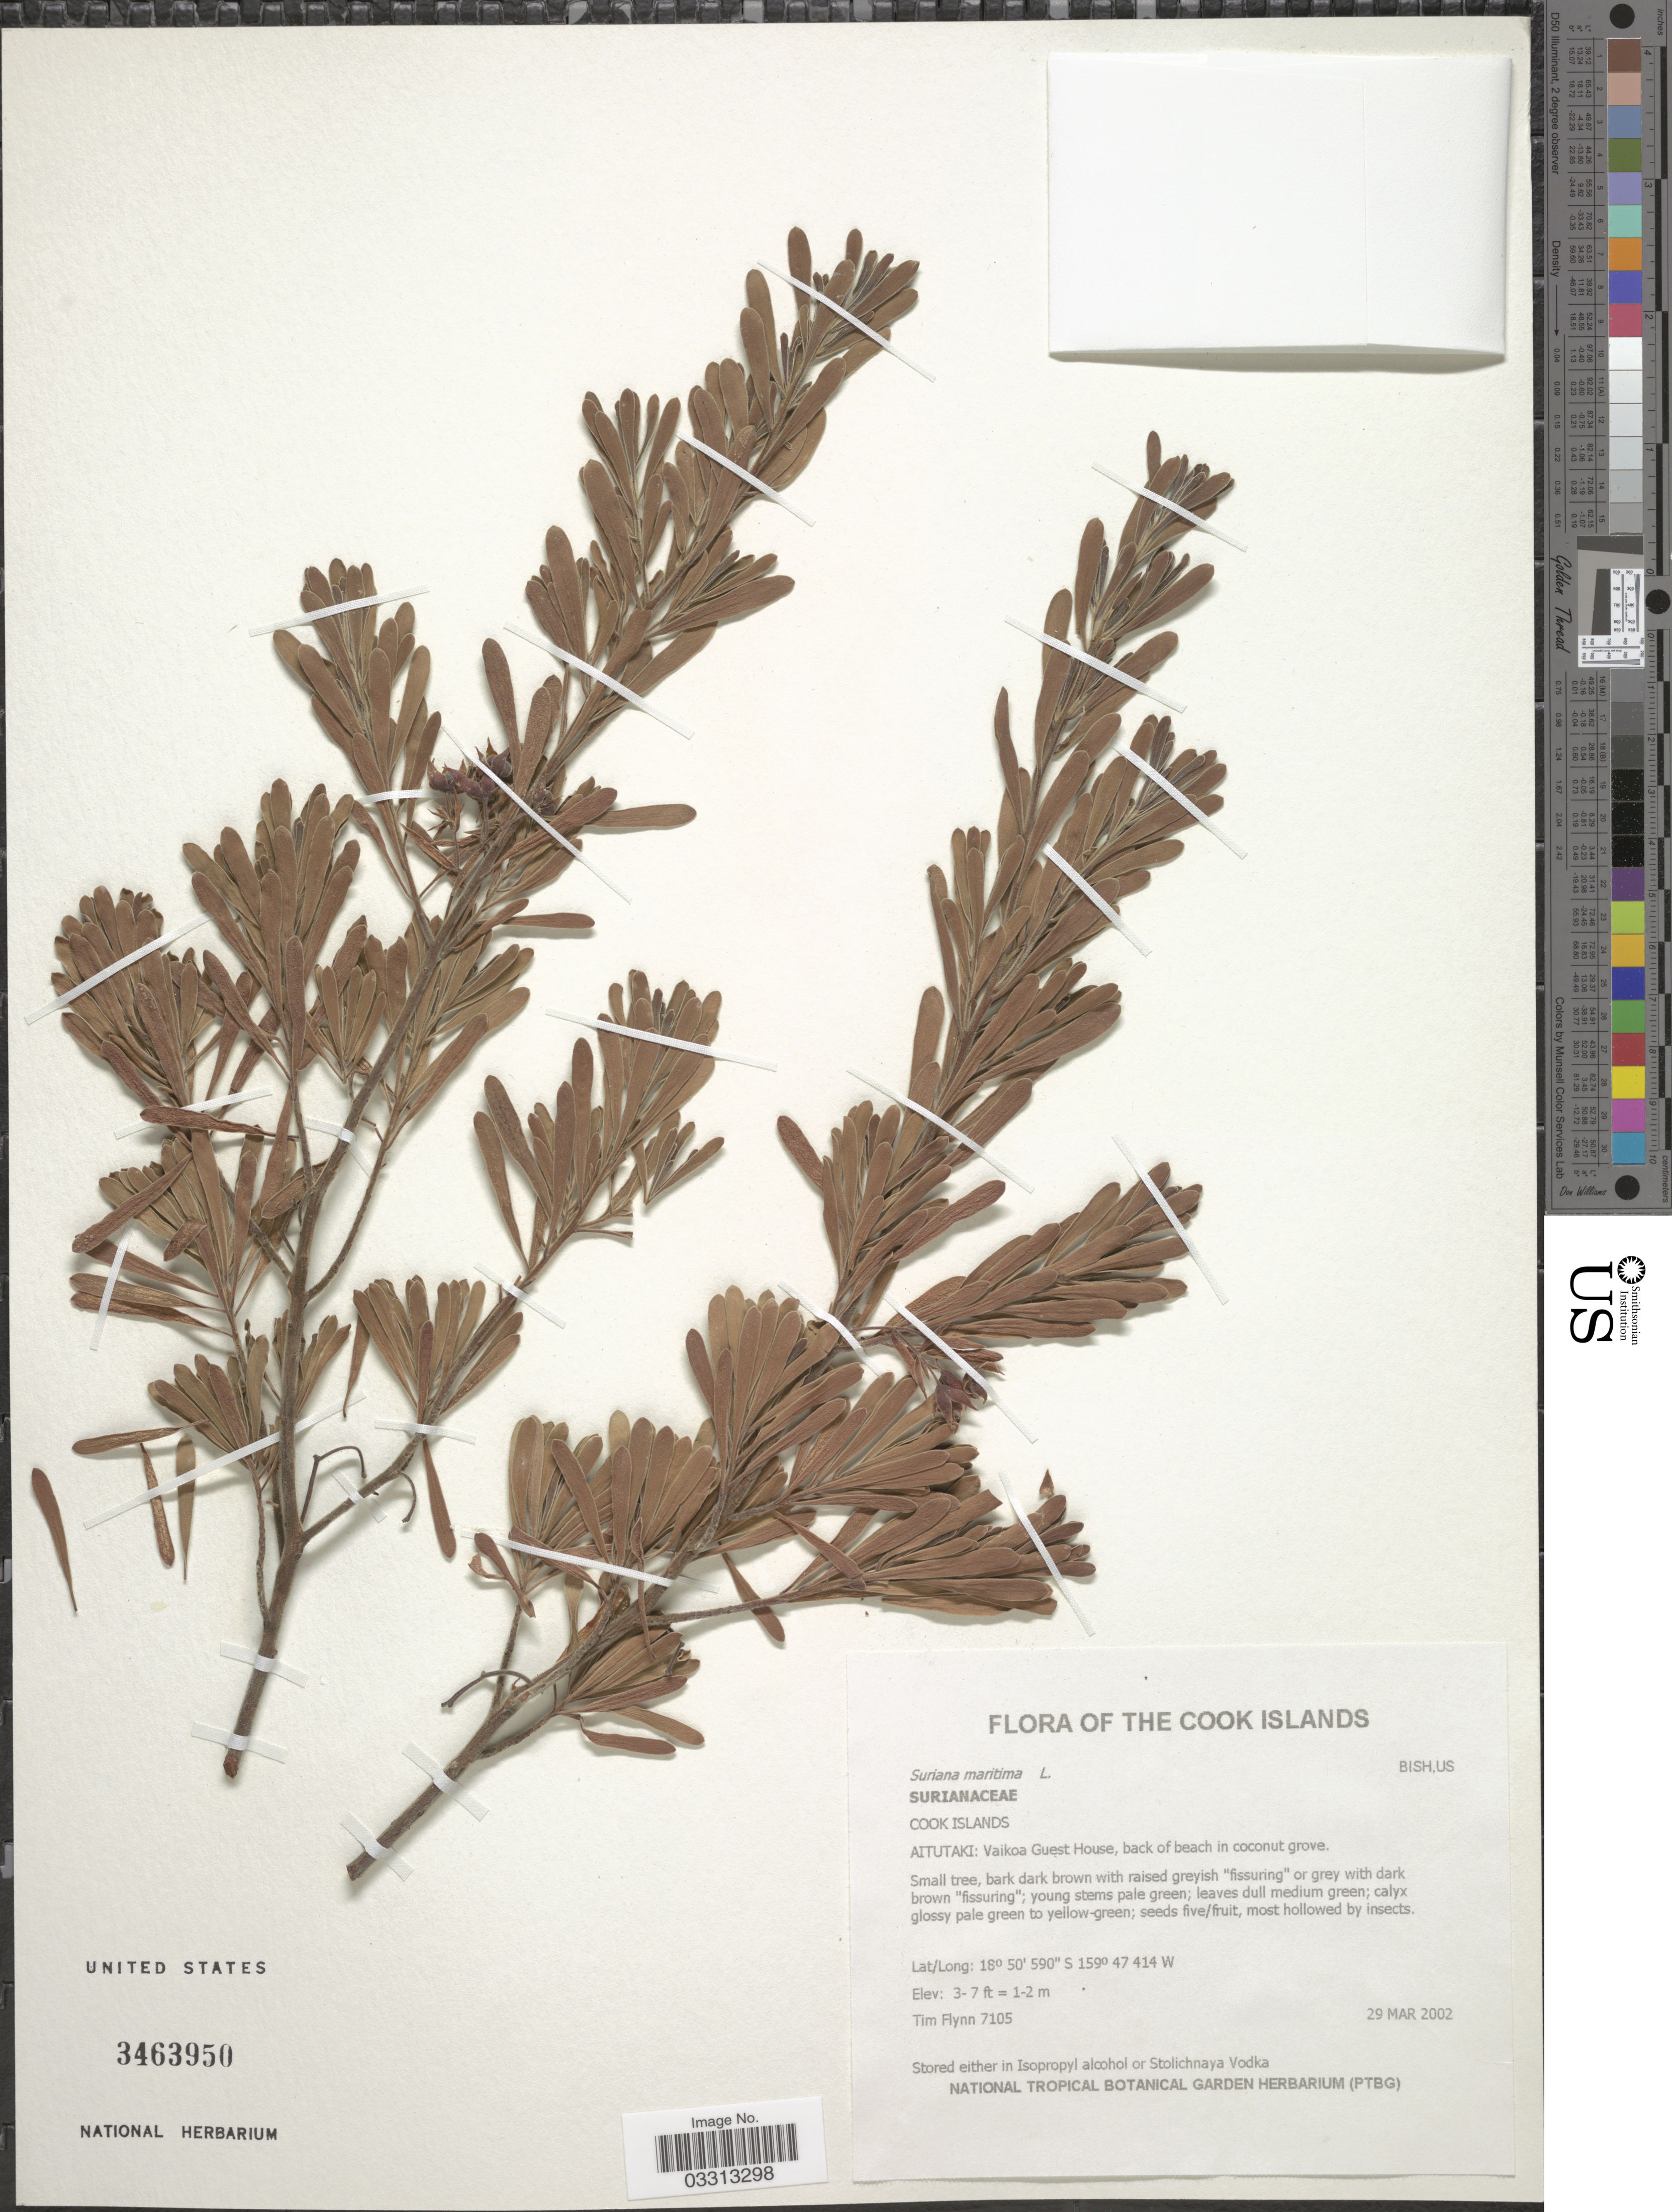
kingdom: Plantae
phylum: Tracheophyta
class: Magnoliopsida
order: Fabales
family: Surianaceae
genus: Suriana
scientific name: Suriana maritima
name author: L.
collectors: T. Flynn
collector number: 7105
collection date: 2002-03-29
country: Cook Islands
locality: Aitutaki: Vaikoa Guest House, back of beach in coconut grove.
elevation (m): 1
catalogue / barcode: US 3463950